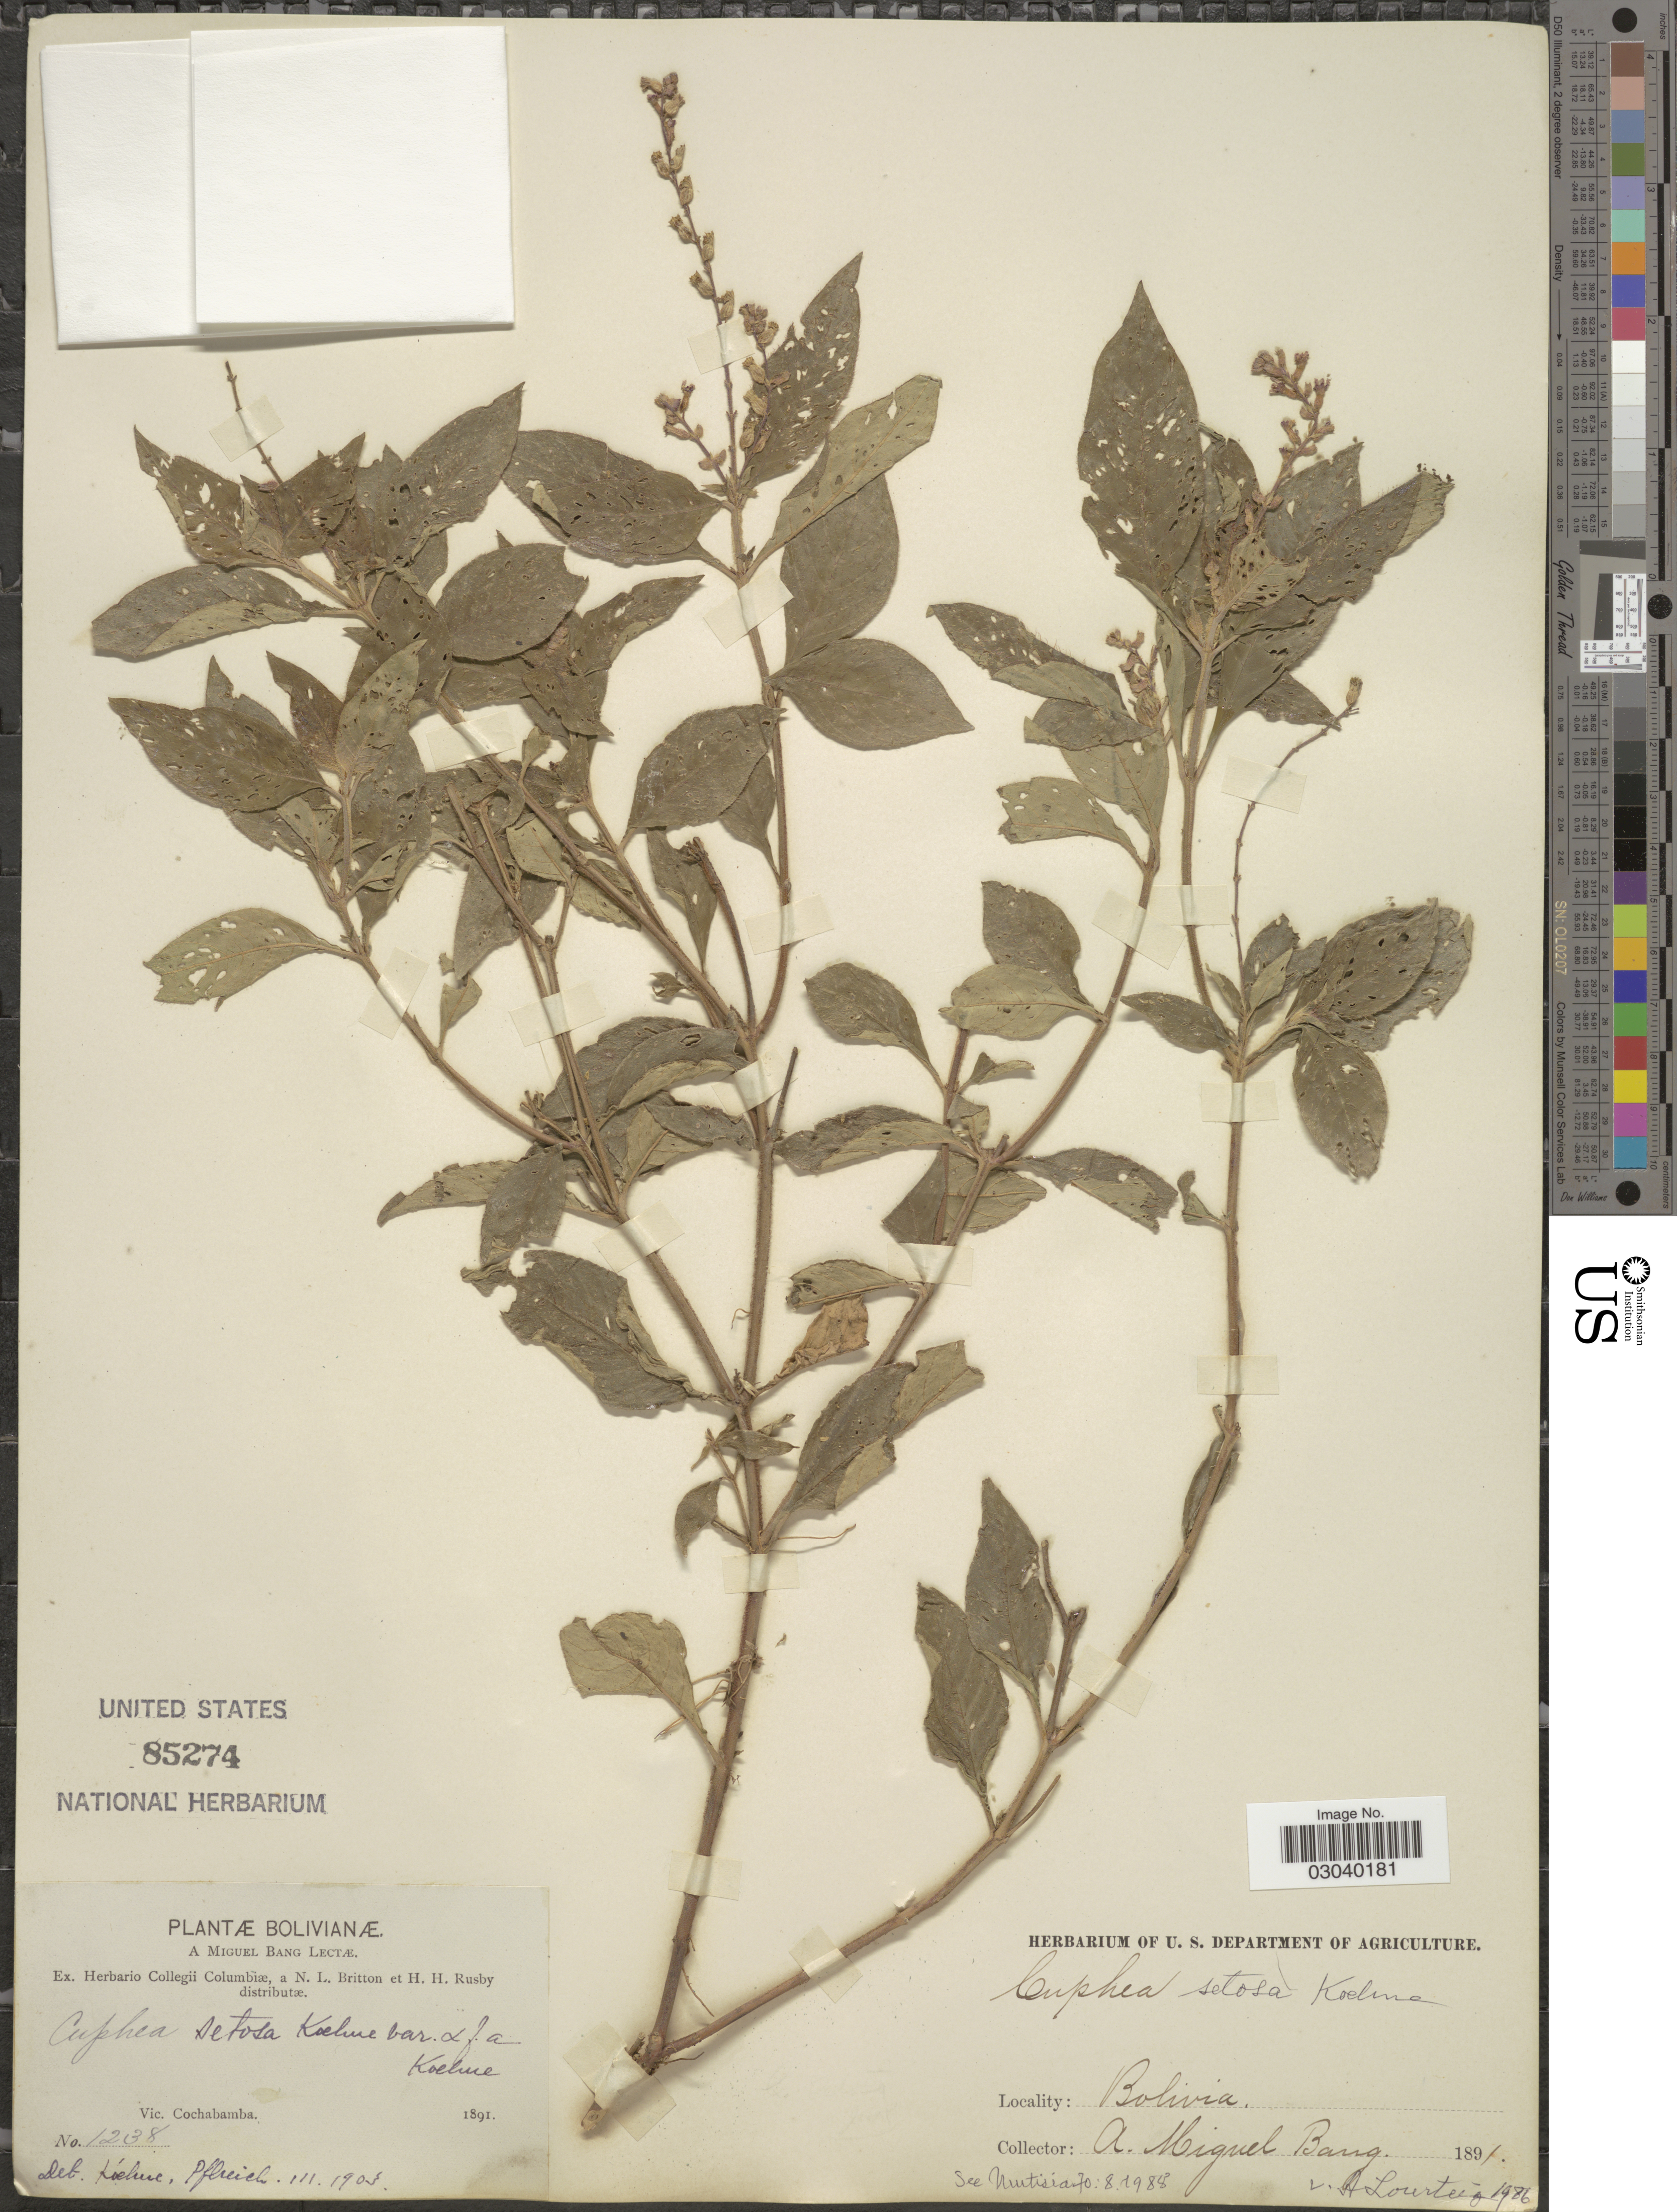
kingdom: Plantae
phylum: Tracheophyta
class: Magnoliopsida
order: Myrtales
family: Lythraceae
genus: Cuphea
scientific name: Cuphea setosa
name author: Koehne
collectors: M. Bang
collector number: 1238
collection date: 1891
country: Bolivia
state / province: Cochabamba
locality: Vic. Cochabamba.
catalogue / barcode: US 85274